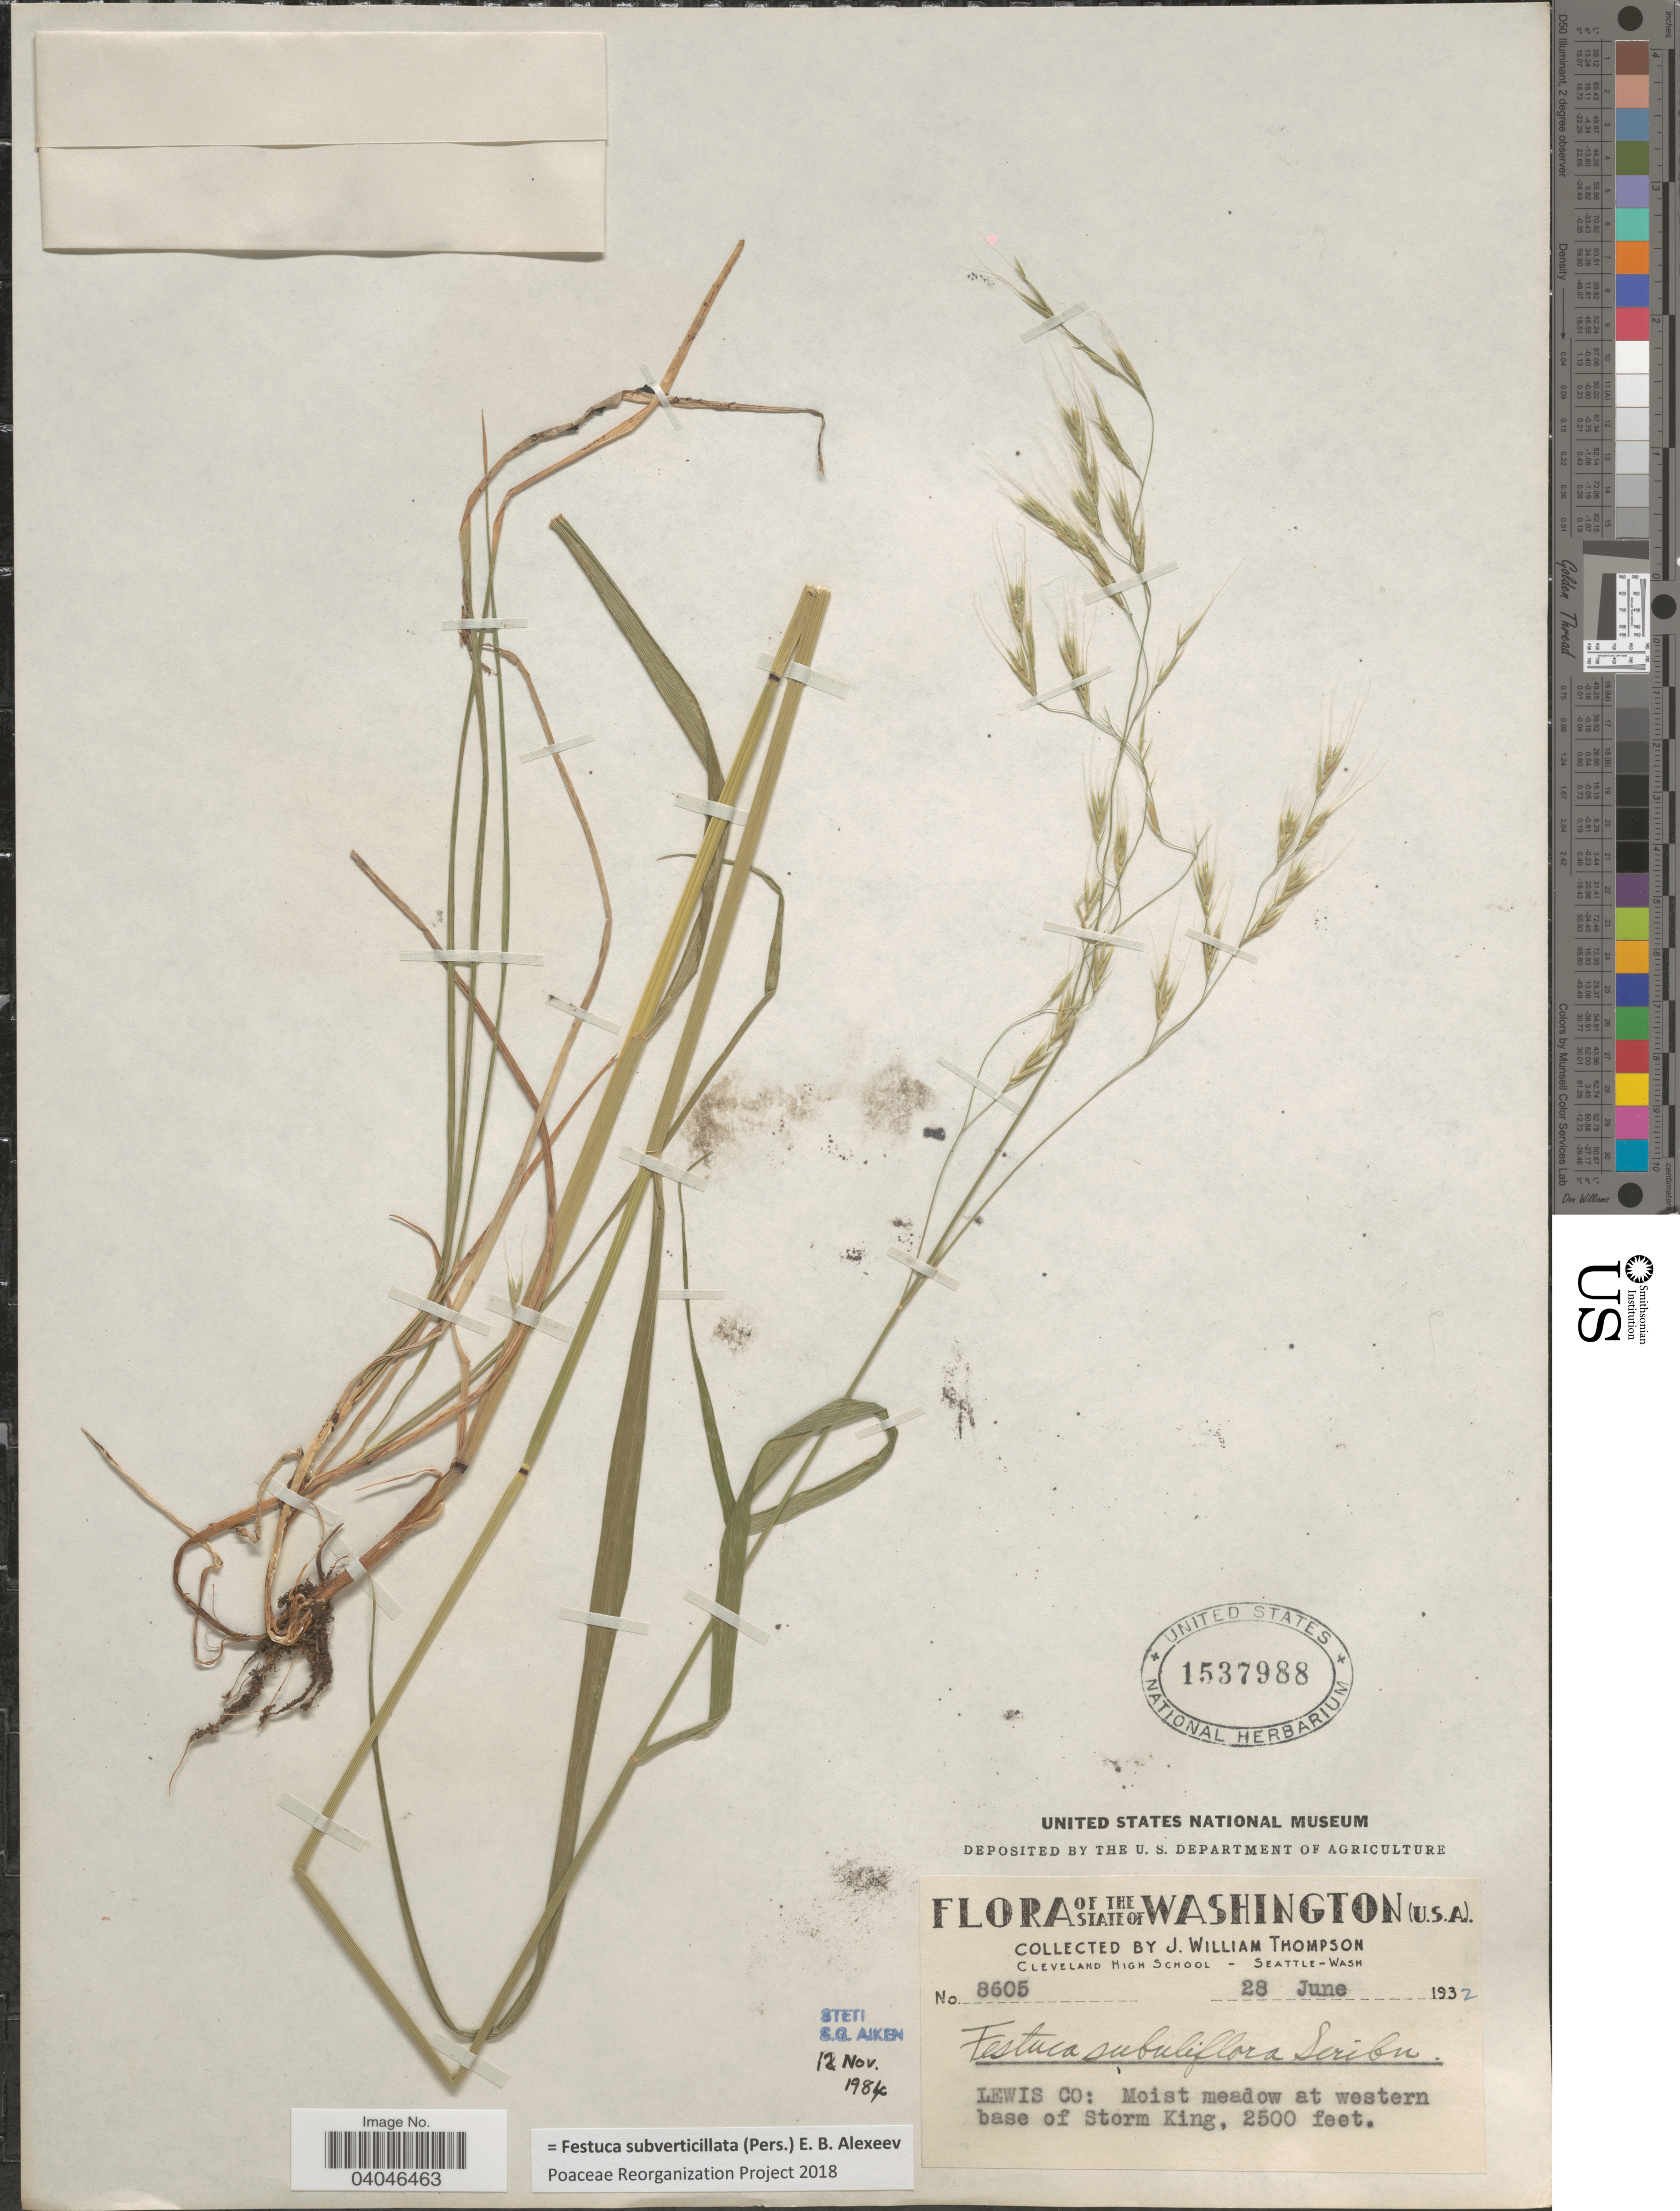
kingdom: Plantae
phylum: Tracheophyta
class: Liliopsida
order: Poales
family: Poaceae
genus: Festuca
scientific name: Festuca subverticillata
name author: (Pers.) E.B. Alexeev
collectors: J. W. Thompson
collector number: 8605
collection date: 1932-06-28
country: United States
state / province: Washington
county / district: Lewis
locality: Lewis Co: Moist meadow at western base of Storm King.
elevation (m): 762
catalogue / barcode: US 1537988